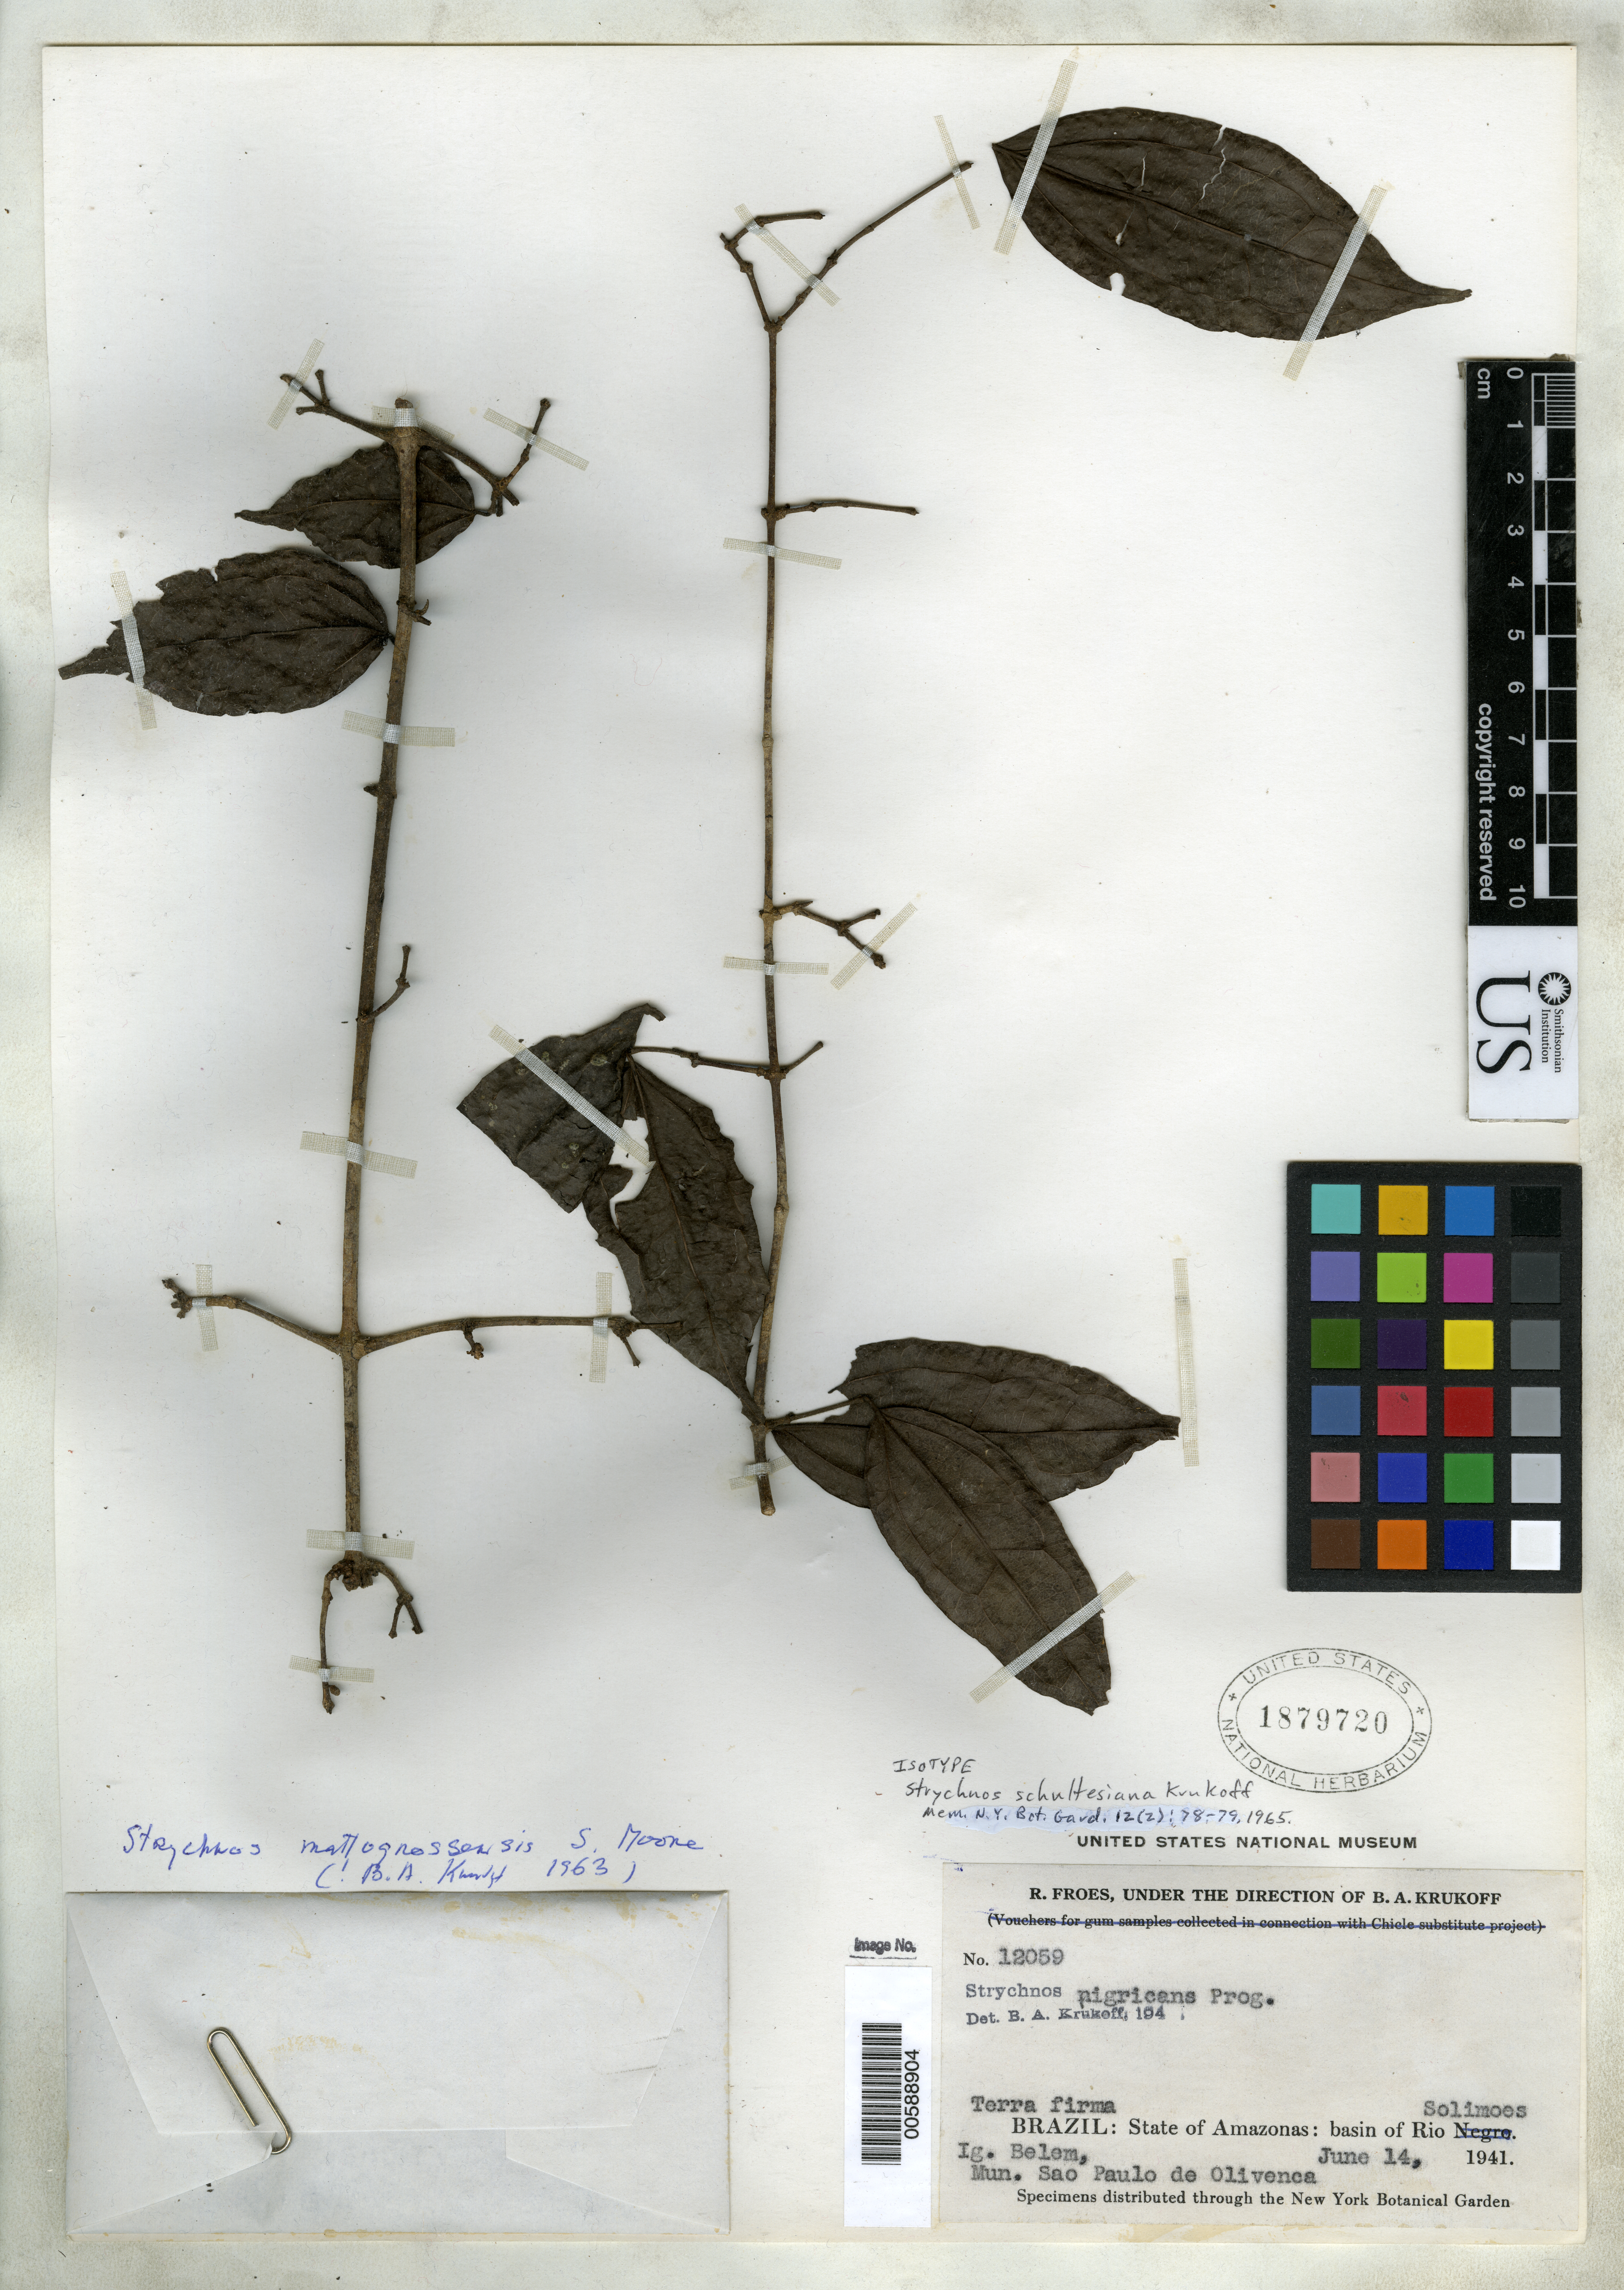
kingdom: Plantae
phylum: Tracheophyta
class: Magnoliopsida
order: Gentianales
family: Loganiaceae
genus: Strychnos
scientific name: Strychnos schultesiana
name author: Krukoff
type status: Isotype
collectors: R. L. Fróes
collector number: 12059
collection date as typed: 14 Jun 1941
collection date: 1941-06-14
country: Brazil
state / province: Amazonas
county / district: São Paulo de Olivença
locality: Basin of Rio Solimoes, ig. Belem.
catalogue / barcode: US 1879720